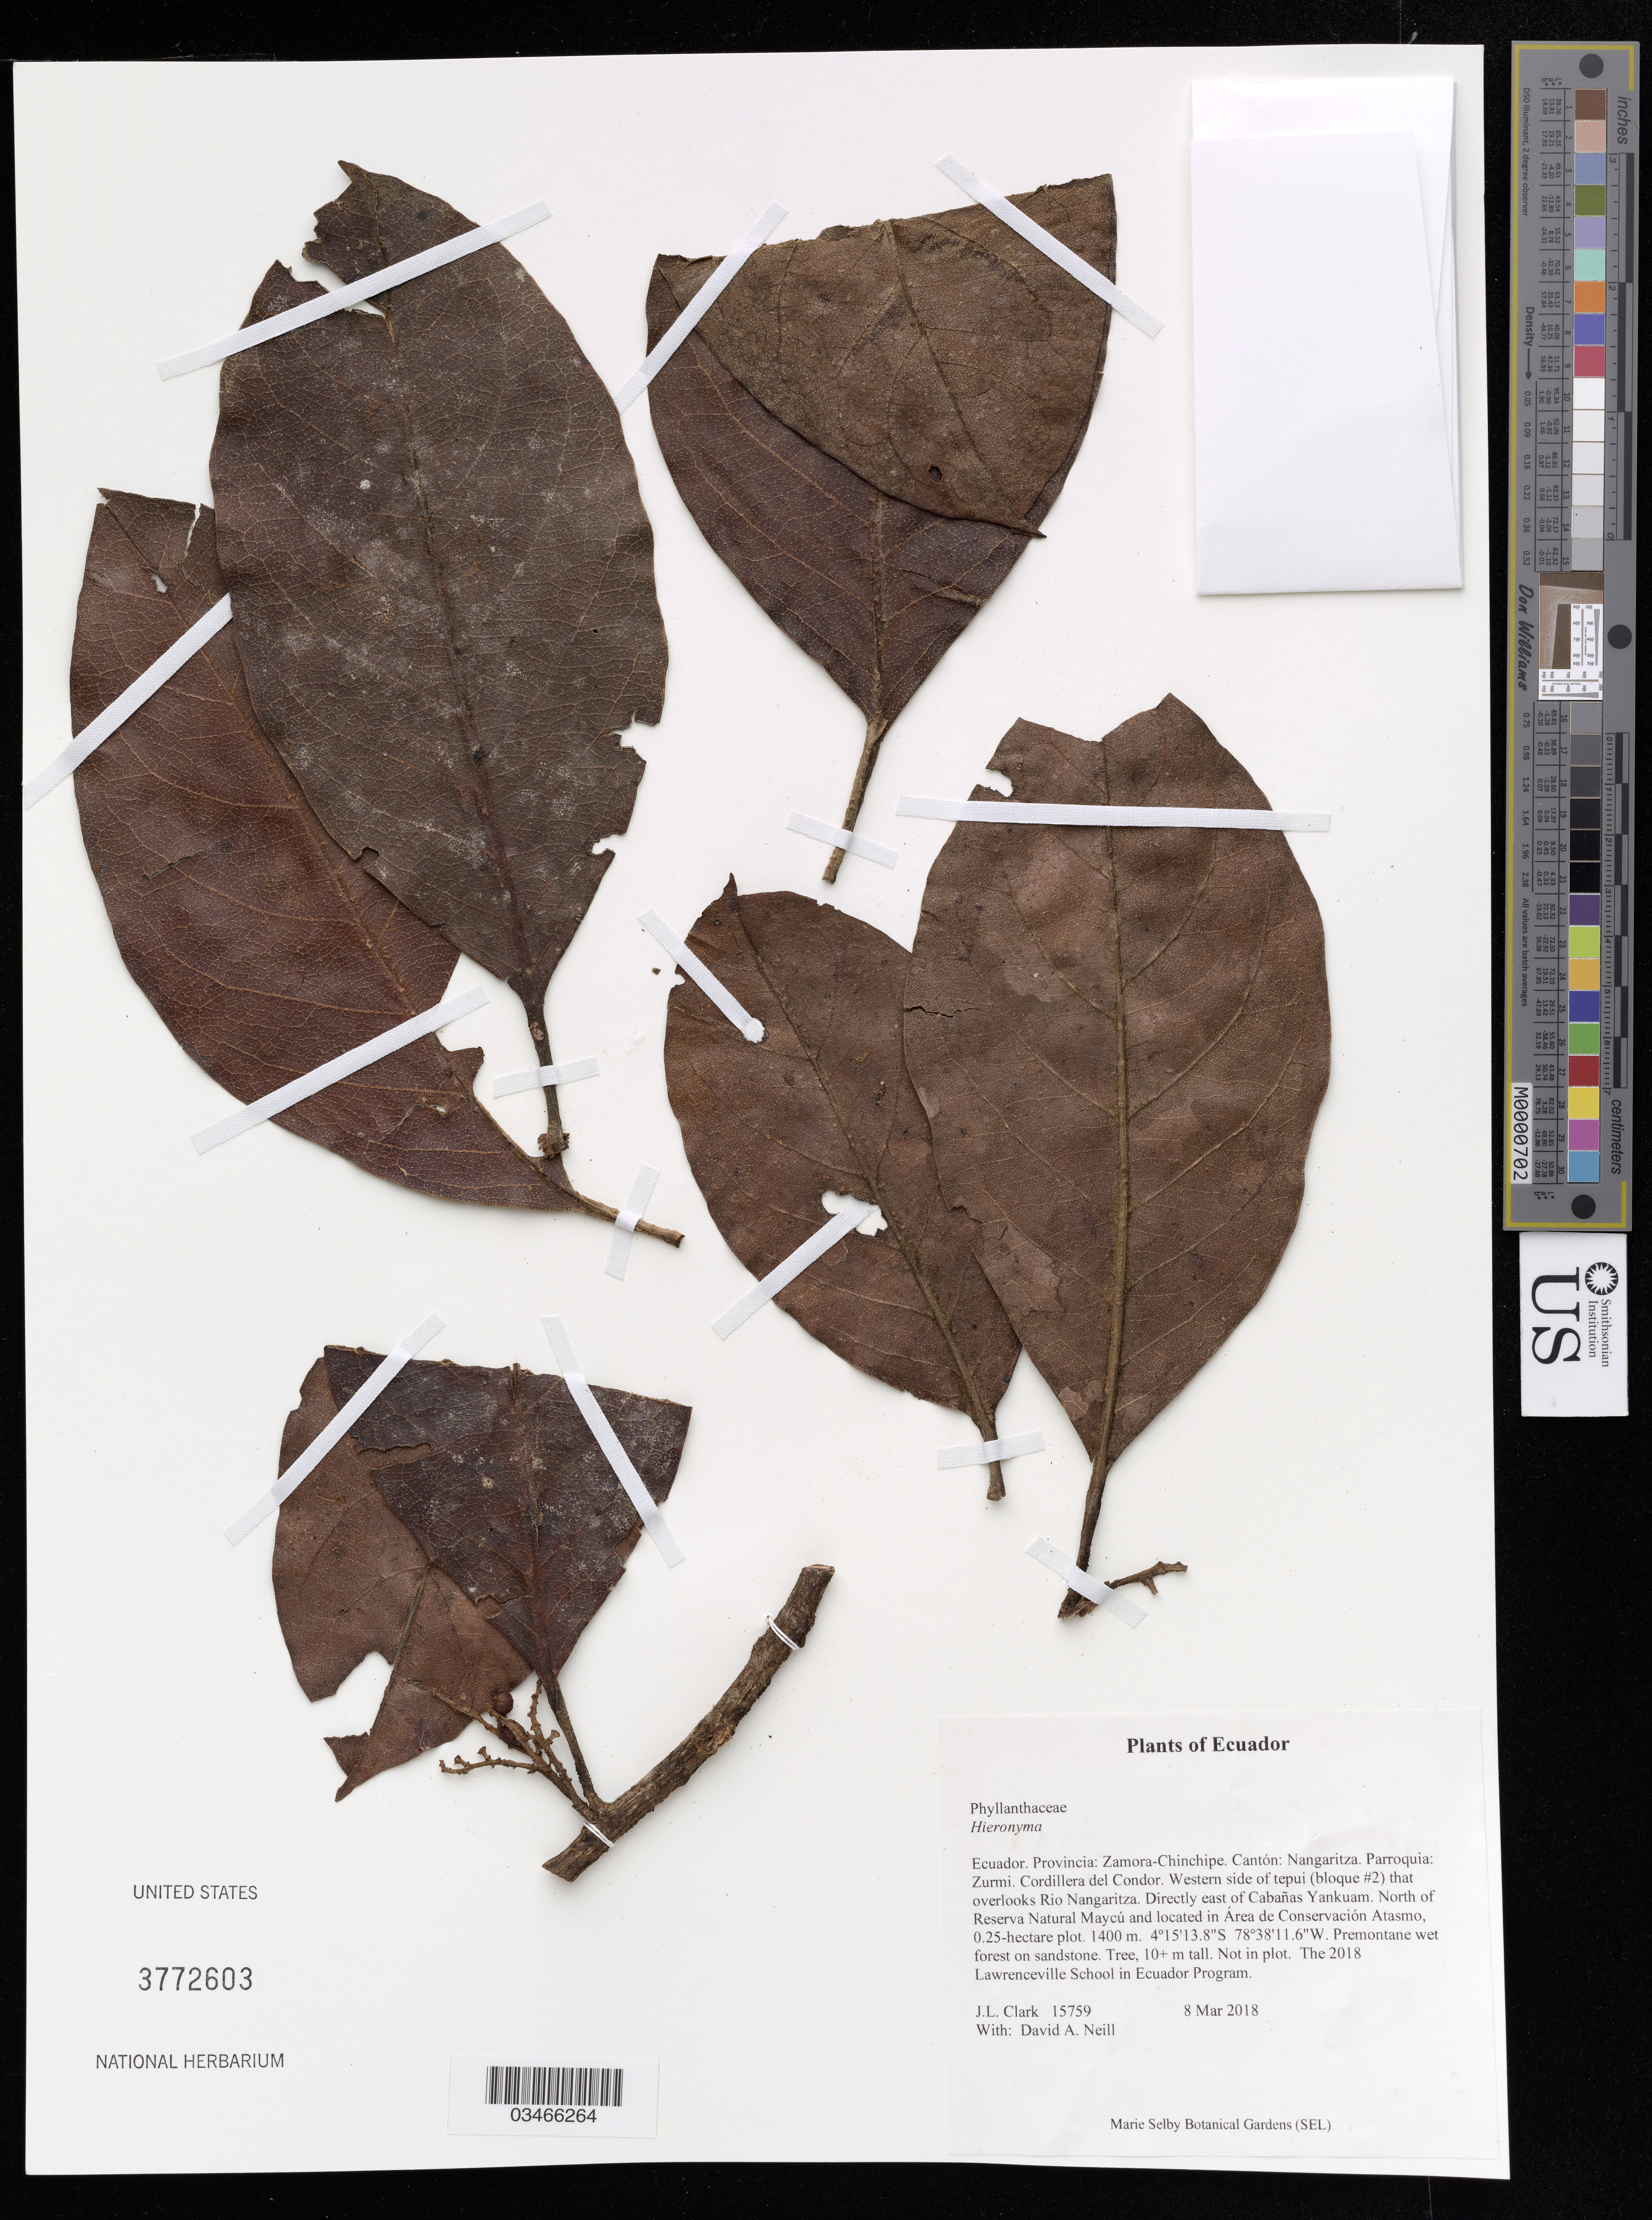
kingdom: Plantae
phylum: Tracheophyta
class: Magnoliopsida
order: Malpighiales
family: Phyllanthaceae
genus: Hieronyma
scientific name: Hieronyma sp.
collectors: J. Clark & D. A. Neill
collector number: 15759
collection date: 2018-03-08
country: Ecuador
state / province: Zamora-Chinchipe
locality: Provincia: Zamora-Chinchipe. Cantón: Nangaritza. Parroquia: Zurmi. Cordillera del Condor. Western side of tepui (bloque #2) that overlooks Rio Nangaritza. Directly east of Cabañas Yankuam. North of Reserva Natural Maycú and located in Área de Conservación Atasmo, 0.25-hectare plot.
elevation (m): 1400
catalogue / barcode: US 3772603